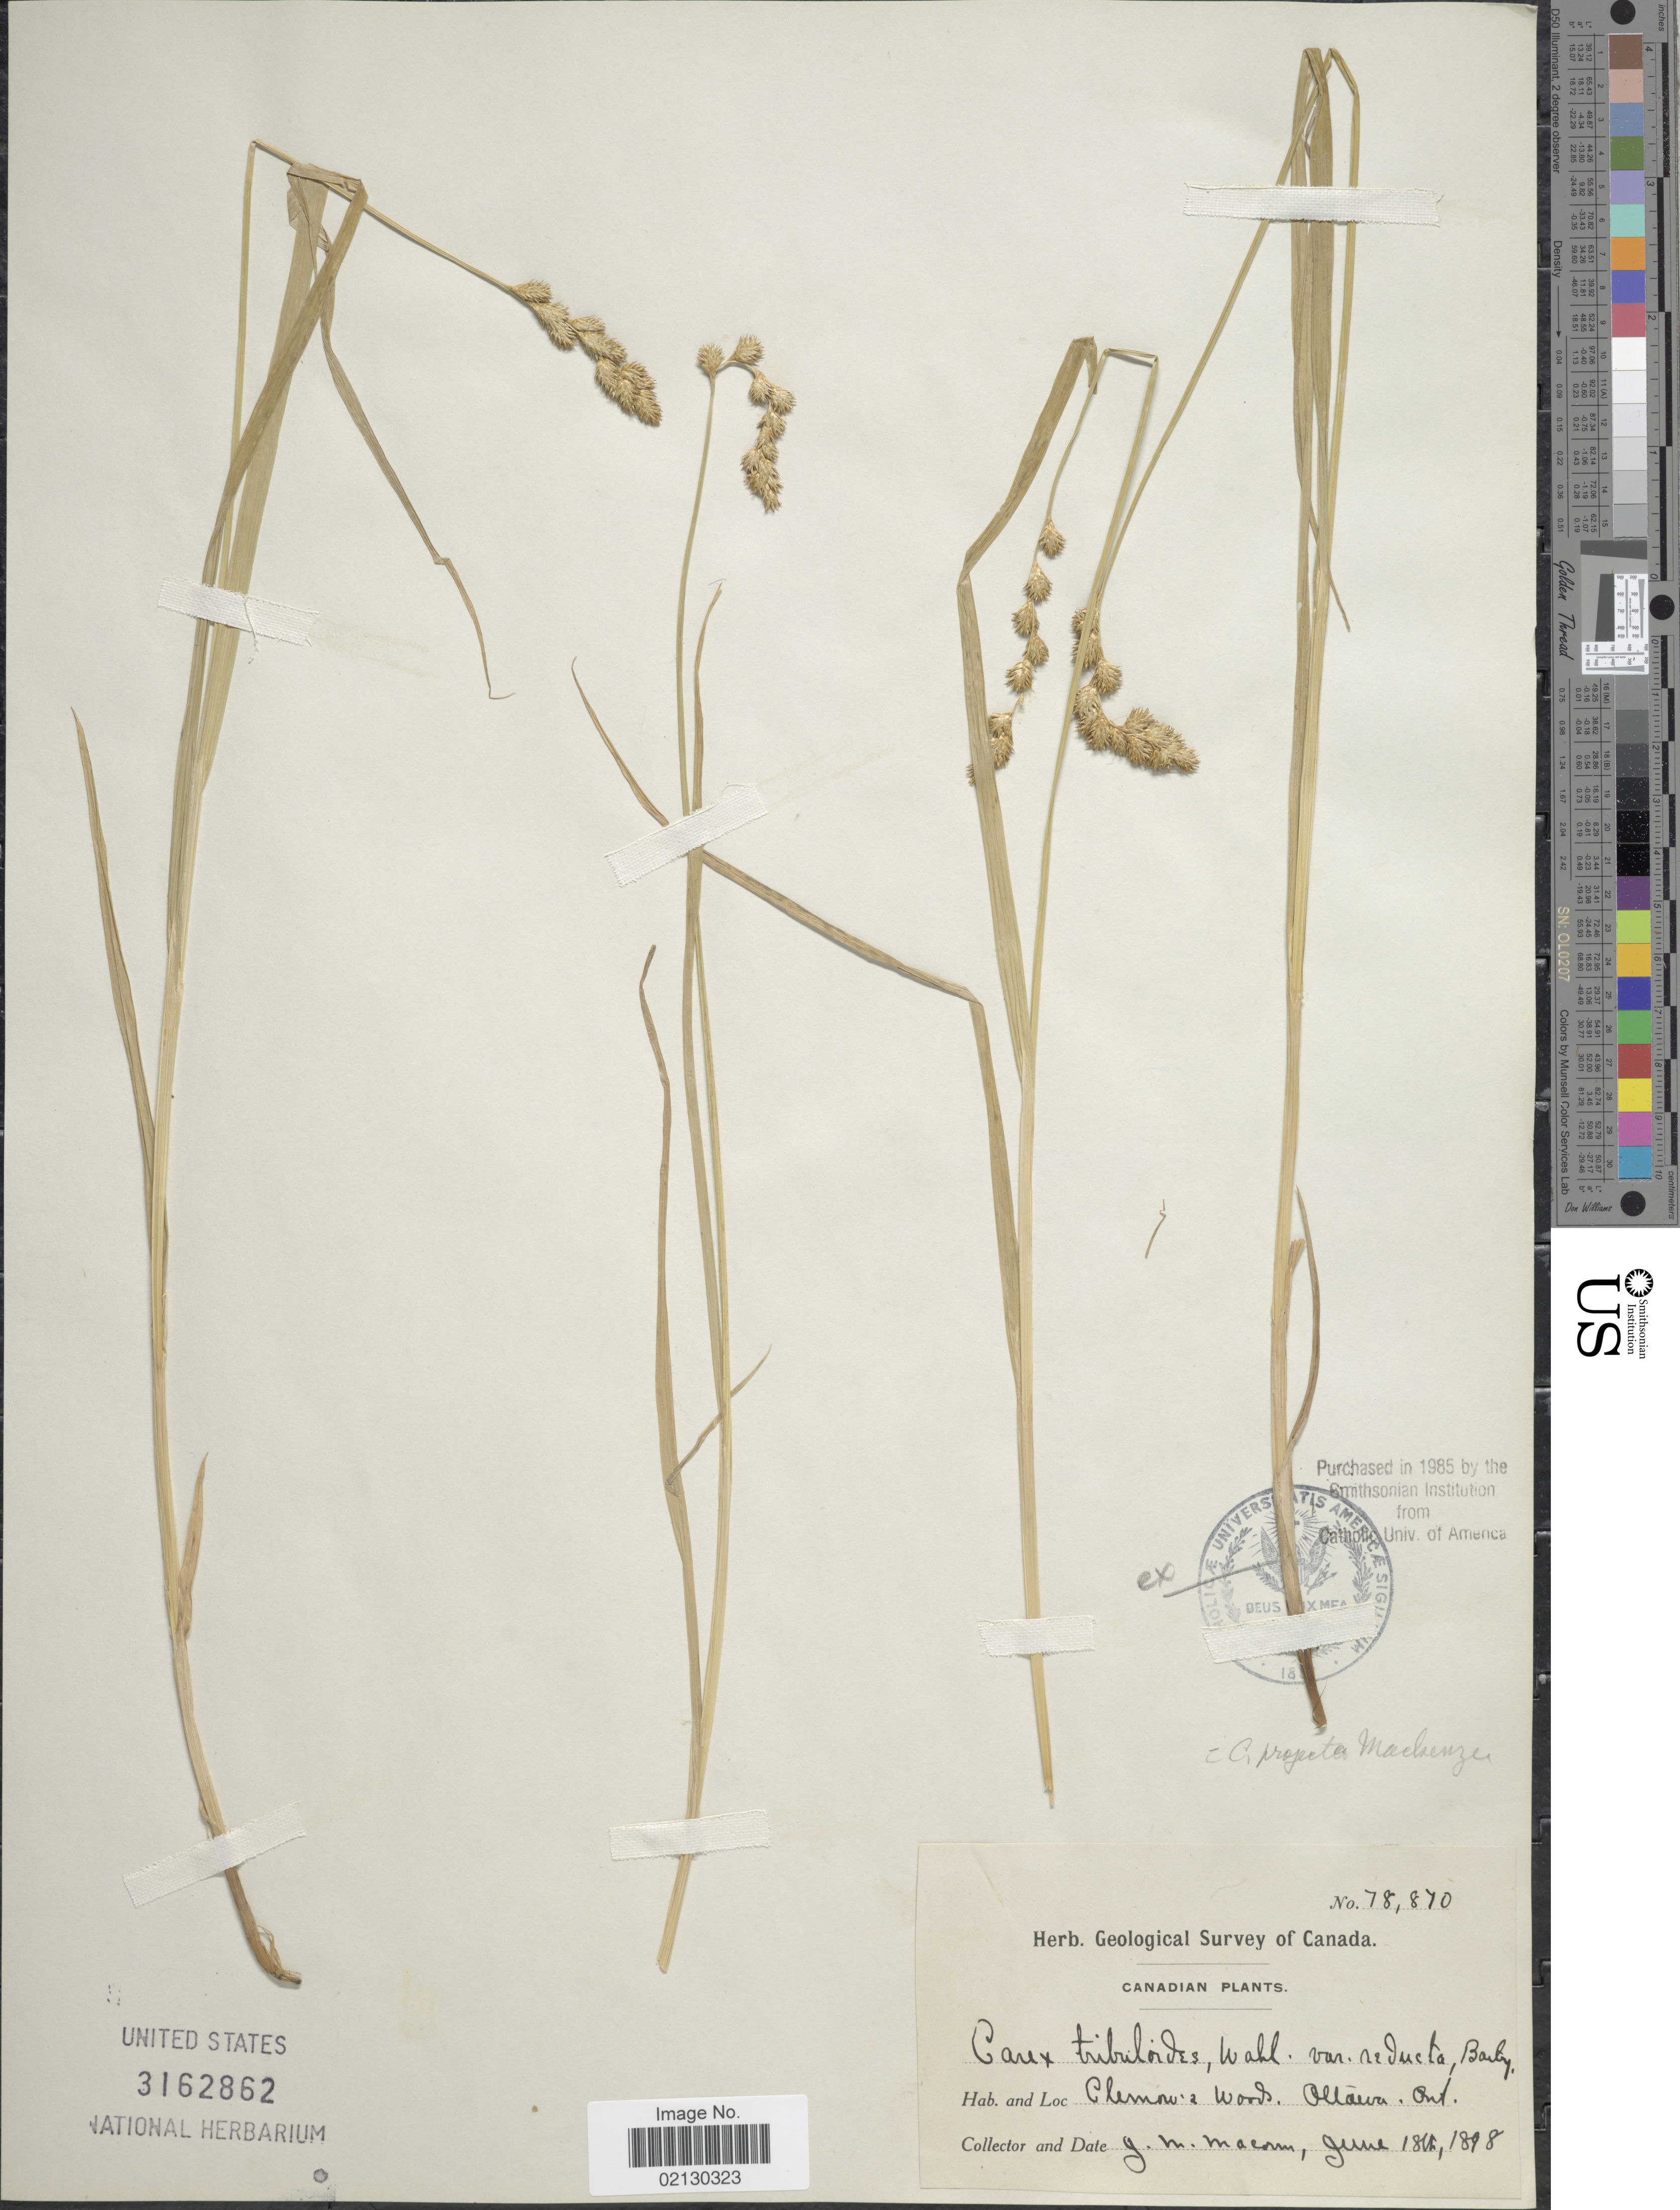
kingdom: Plantae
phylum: Tracheophyta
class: Liliopsida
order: Poales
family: Cyperaceae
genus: Carex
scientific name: Carex projecta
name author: Mack.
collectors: J. M. Macoun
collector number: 78870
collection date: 1898-06-18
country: Canada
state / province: Ontario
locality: Clemow's Woods. Ottawa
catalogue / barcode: US 3162862